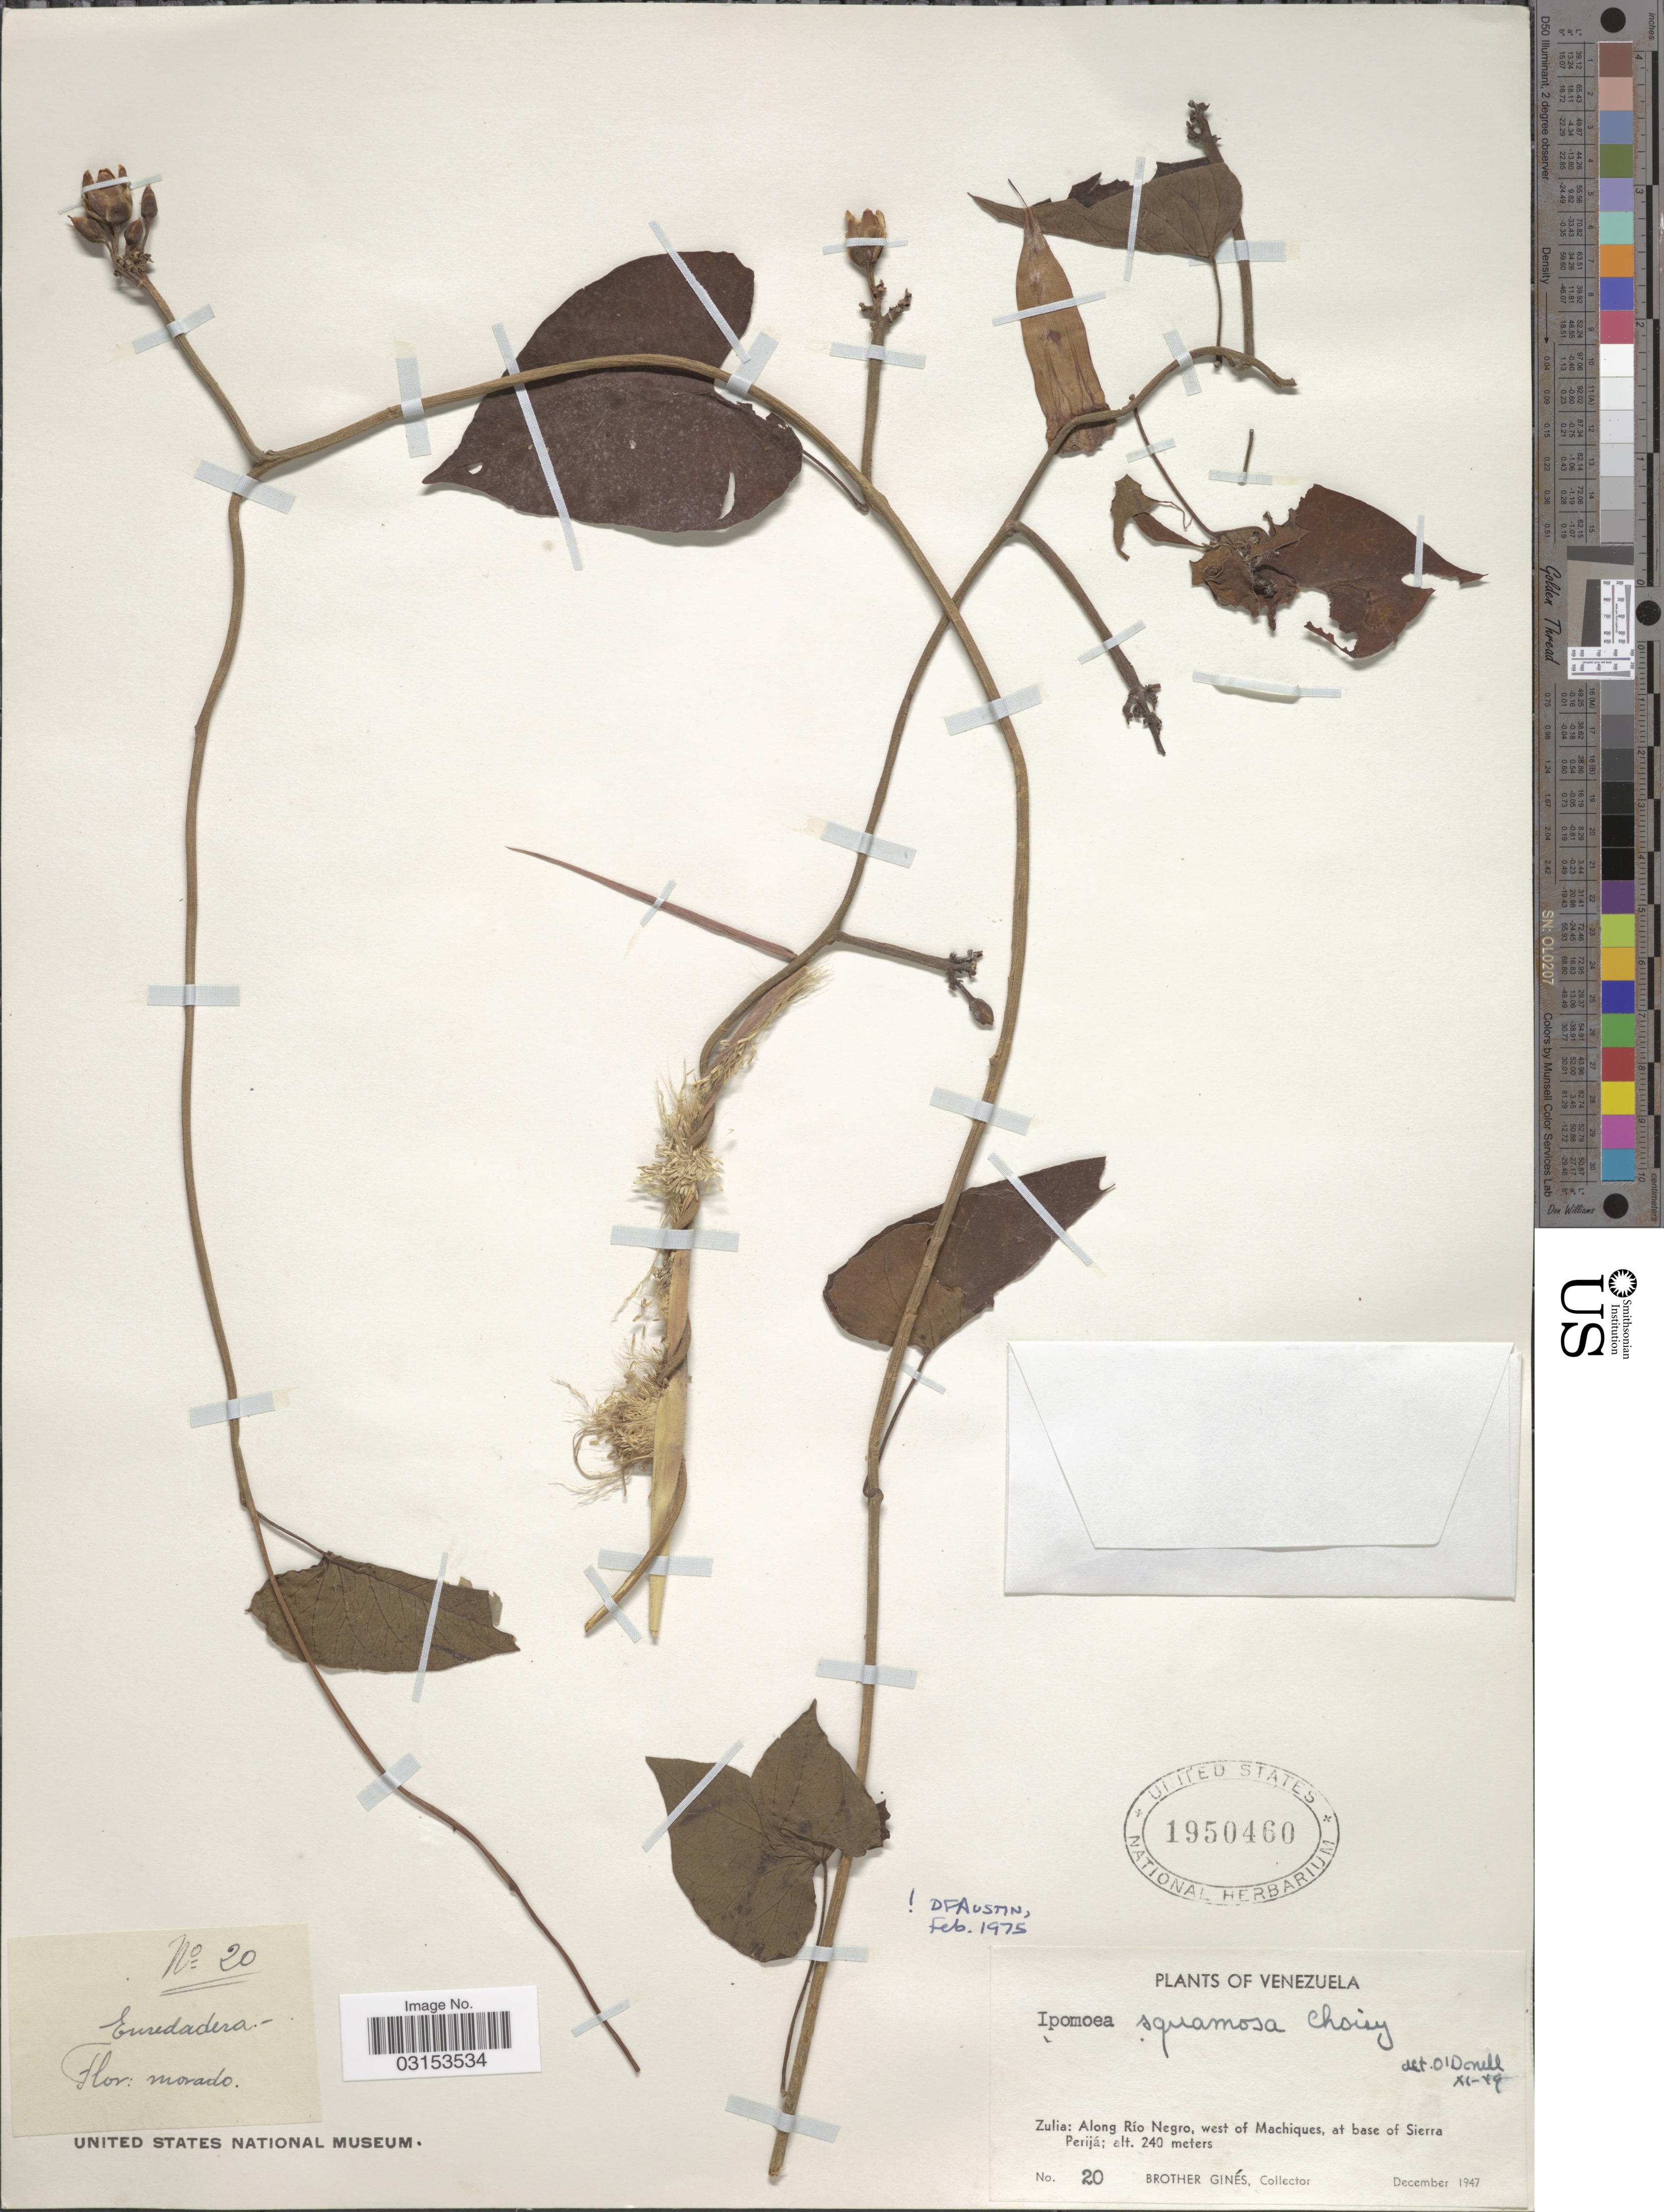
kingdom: Plantae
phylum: Tracheophyta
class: Magnoliopsida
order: Solanales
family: Convolvulaceae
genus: Ipomoea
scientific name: Ipomoea squamosa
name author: Choisy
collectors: Bro. Gines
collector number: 20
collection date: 1947-12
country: Venezuela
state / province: Zulia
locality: Along Río Negro, west of Machiques, at base of Sierra Perijá.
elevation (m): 240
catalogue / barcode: US 1950460